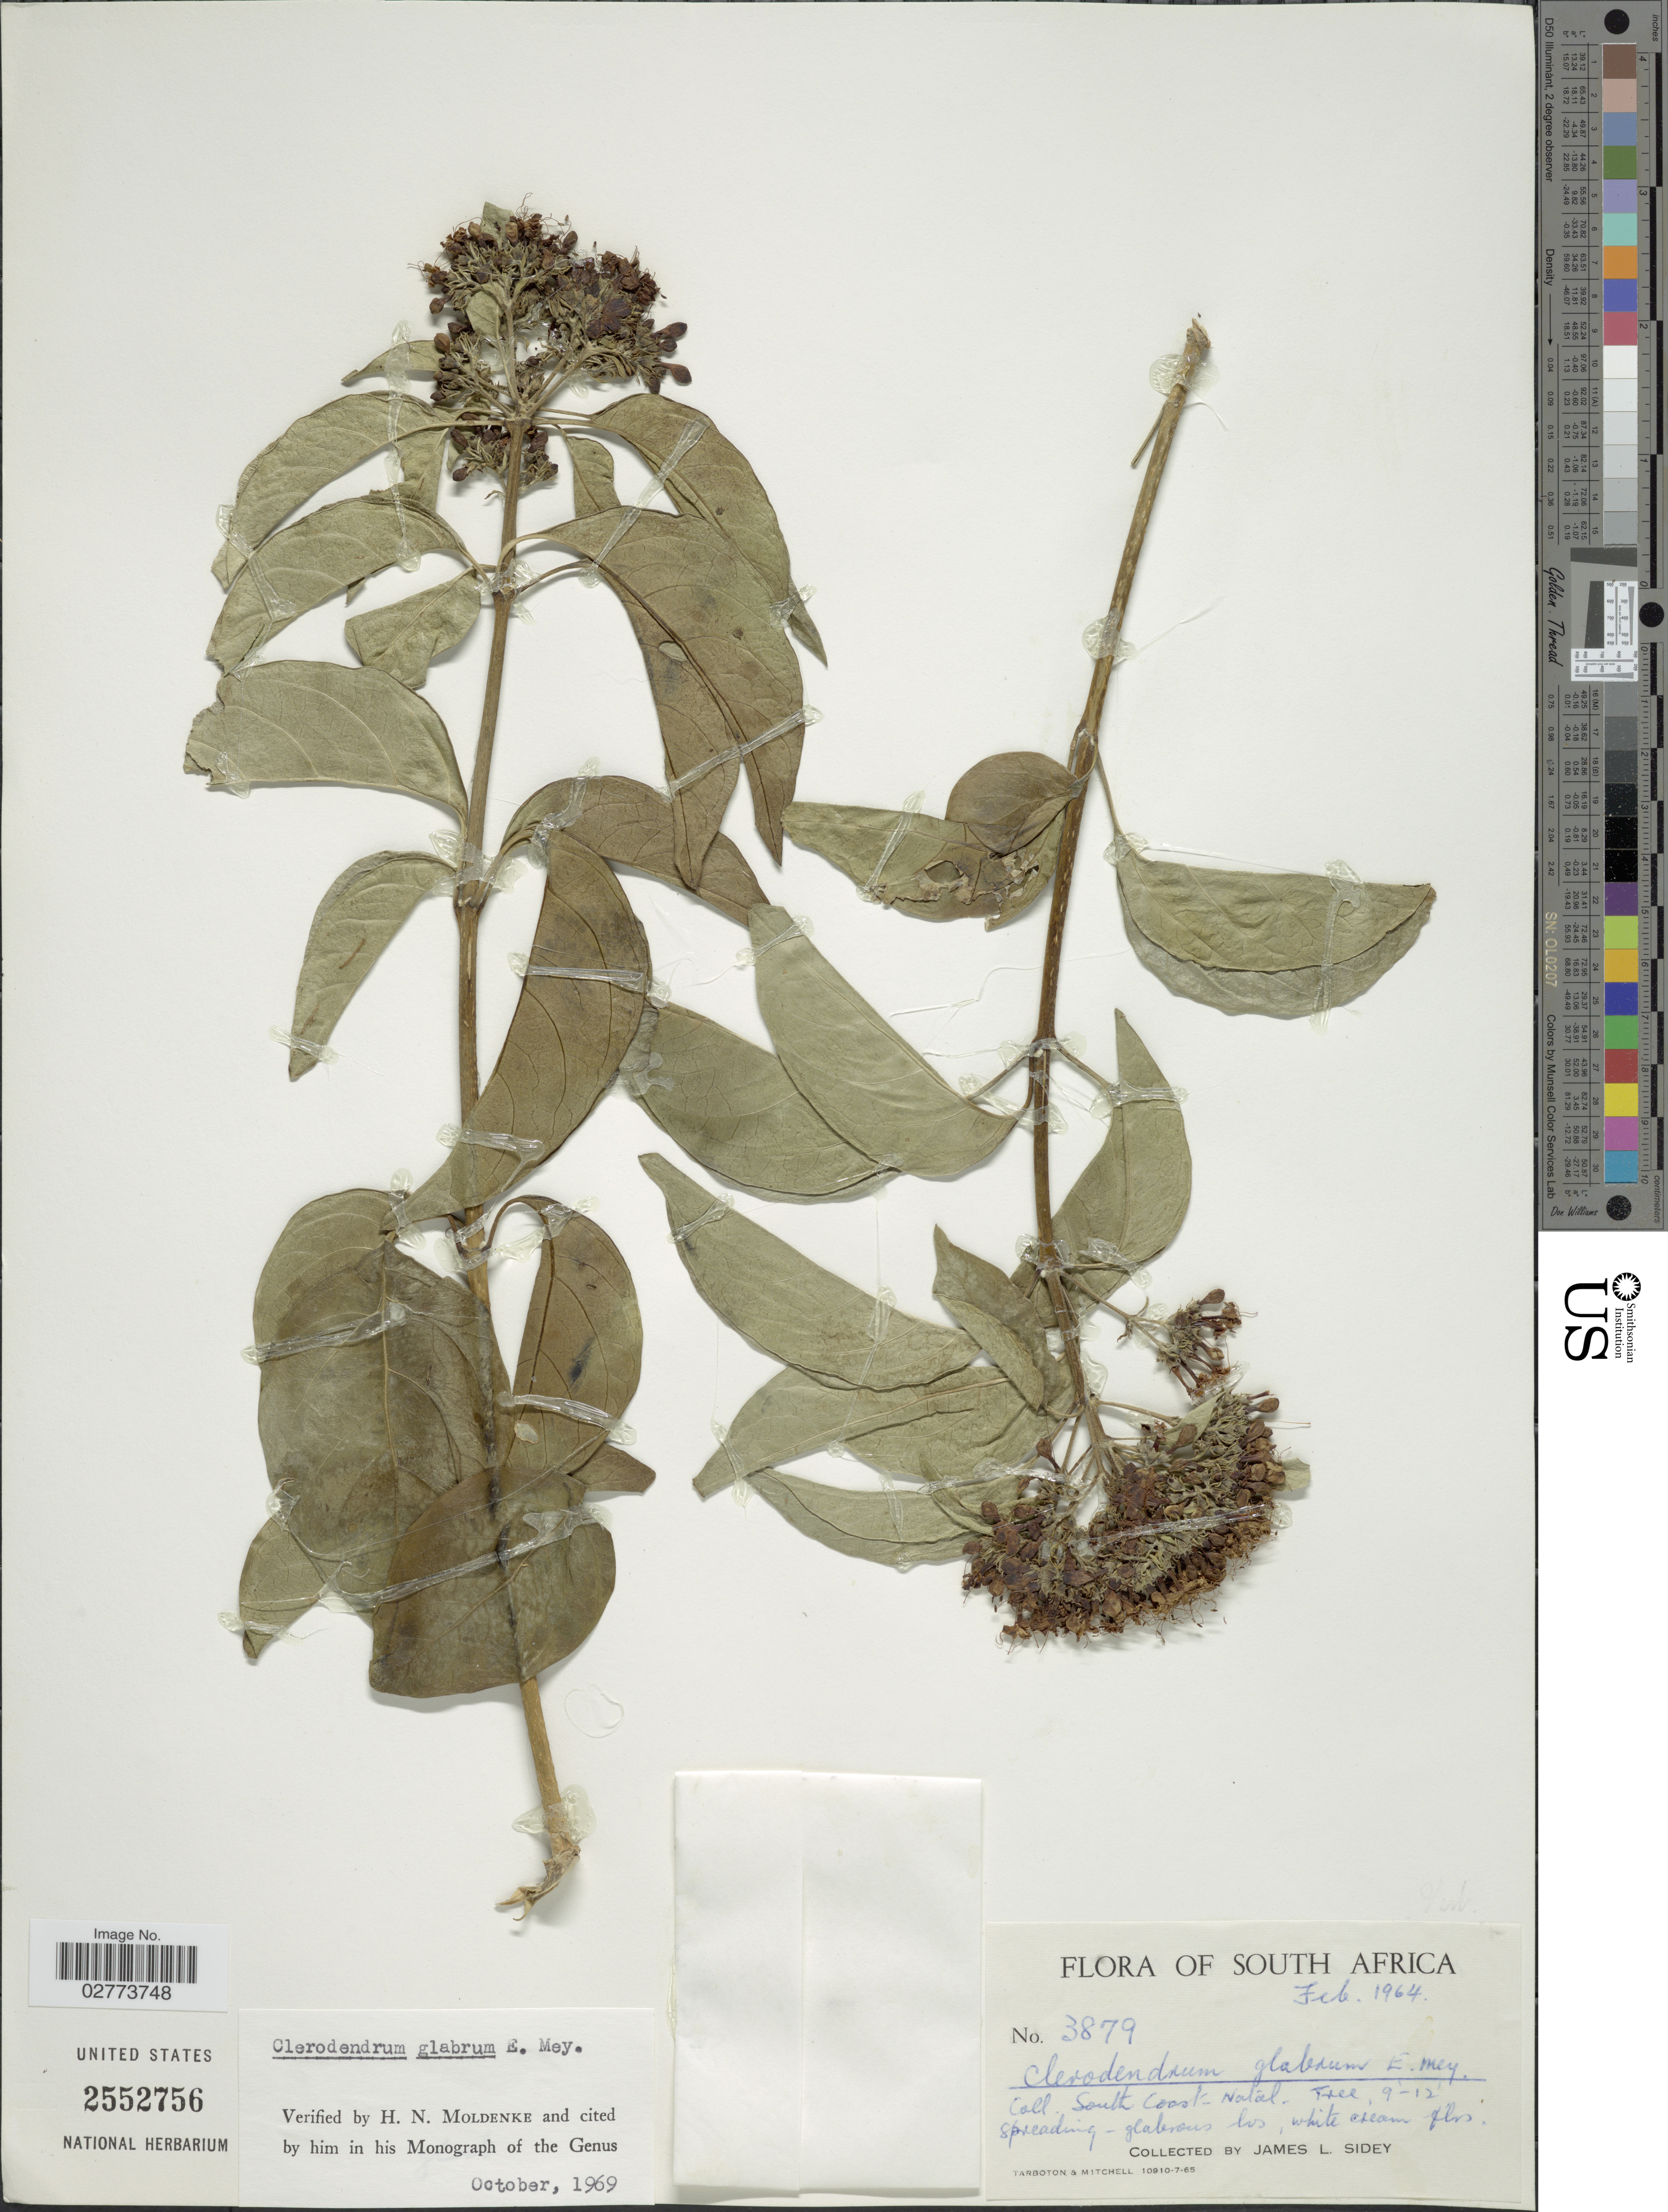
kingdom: Plantae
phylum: Tracheophyta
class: Magnoliopsida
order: Lamiales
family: Lamiaceae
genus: Clerodendrum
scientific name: Clerodendrum glabrum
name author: E. Mey.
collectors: J. L. Sidey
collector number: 3879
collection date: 1964-02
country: South Africa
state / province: KwaZulu-Natal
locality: South Coast-Natal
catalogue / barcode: US 2552756